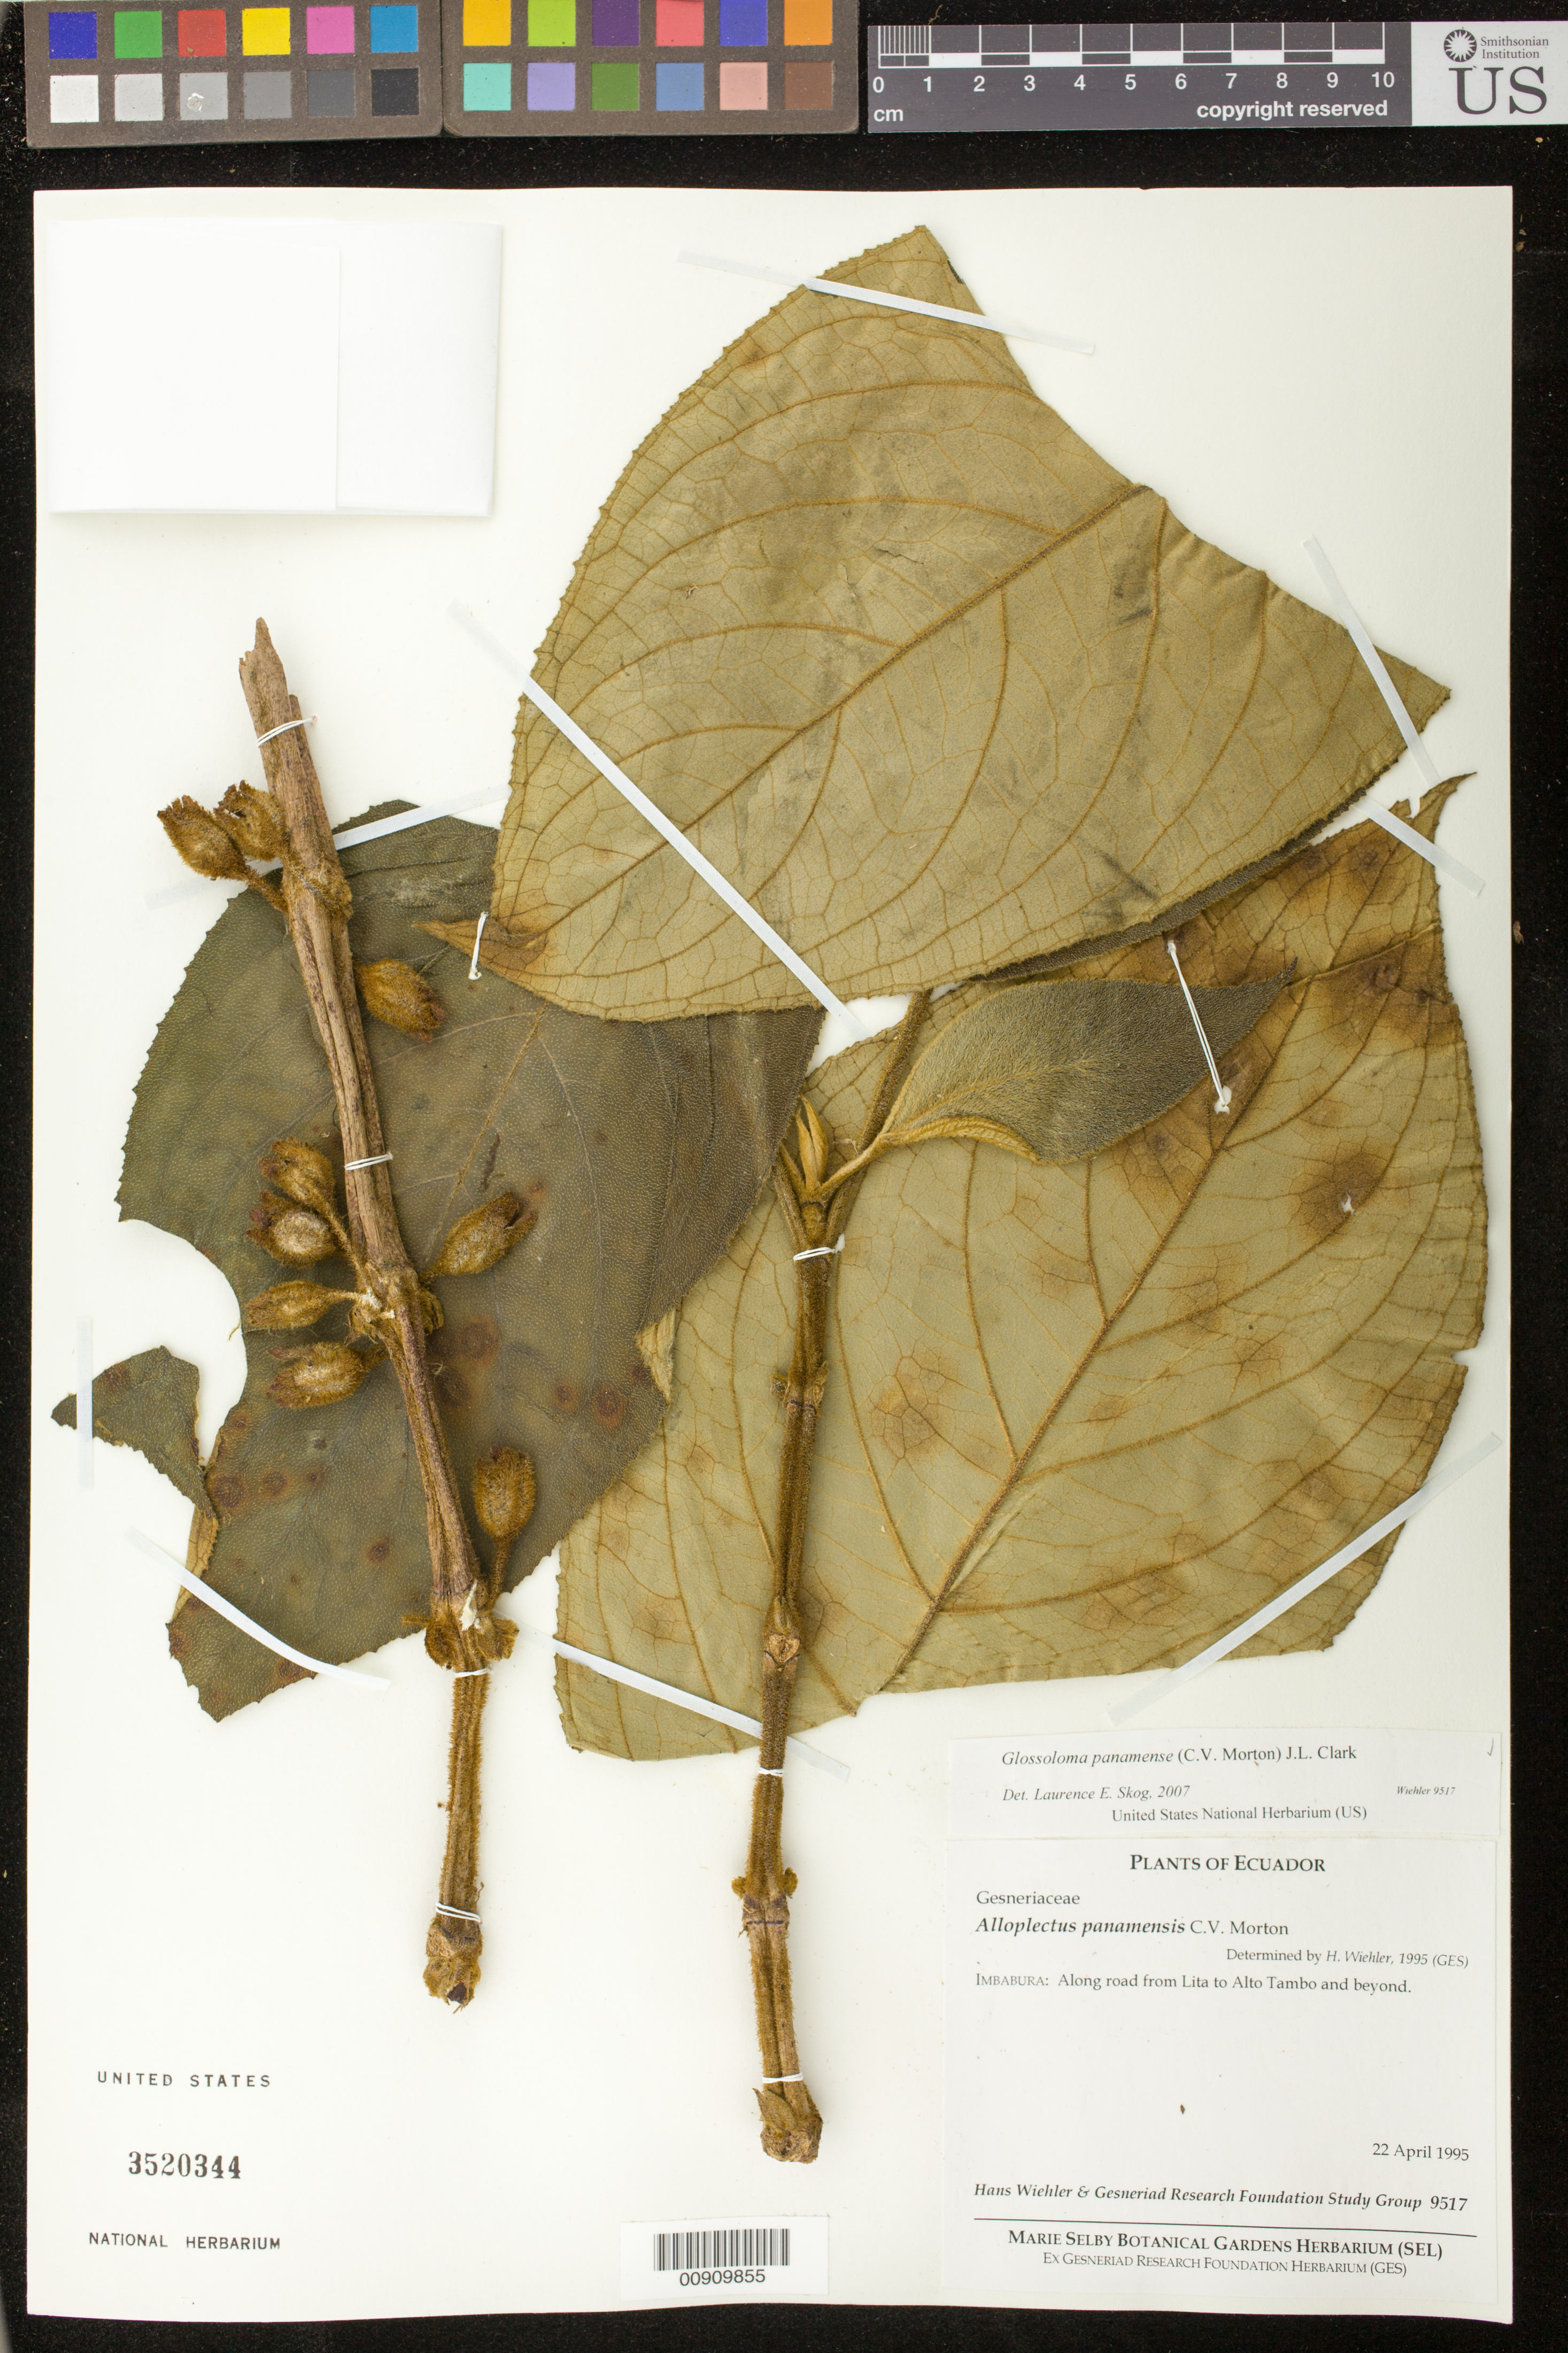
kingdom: Plantae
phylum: Tracheophyta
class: Magnoliopsida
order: Lamiales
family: Gesneriaceae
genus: Glossoloma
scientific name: Glossoloma panamense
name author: (C.V. Morton) J.L. Clark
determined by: Skog, Laurence E.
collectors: H. J. Wiehler & GRF Study Group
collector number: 9517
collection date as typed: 22 Apr 1995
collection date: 1995-04-22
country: Ecuador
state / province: Imbabura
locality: Imbabura: along road from Lita to Alto Tambo and beyond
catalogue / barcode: US 3520344